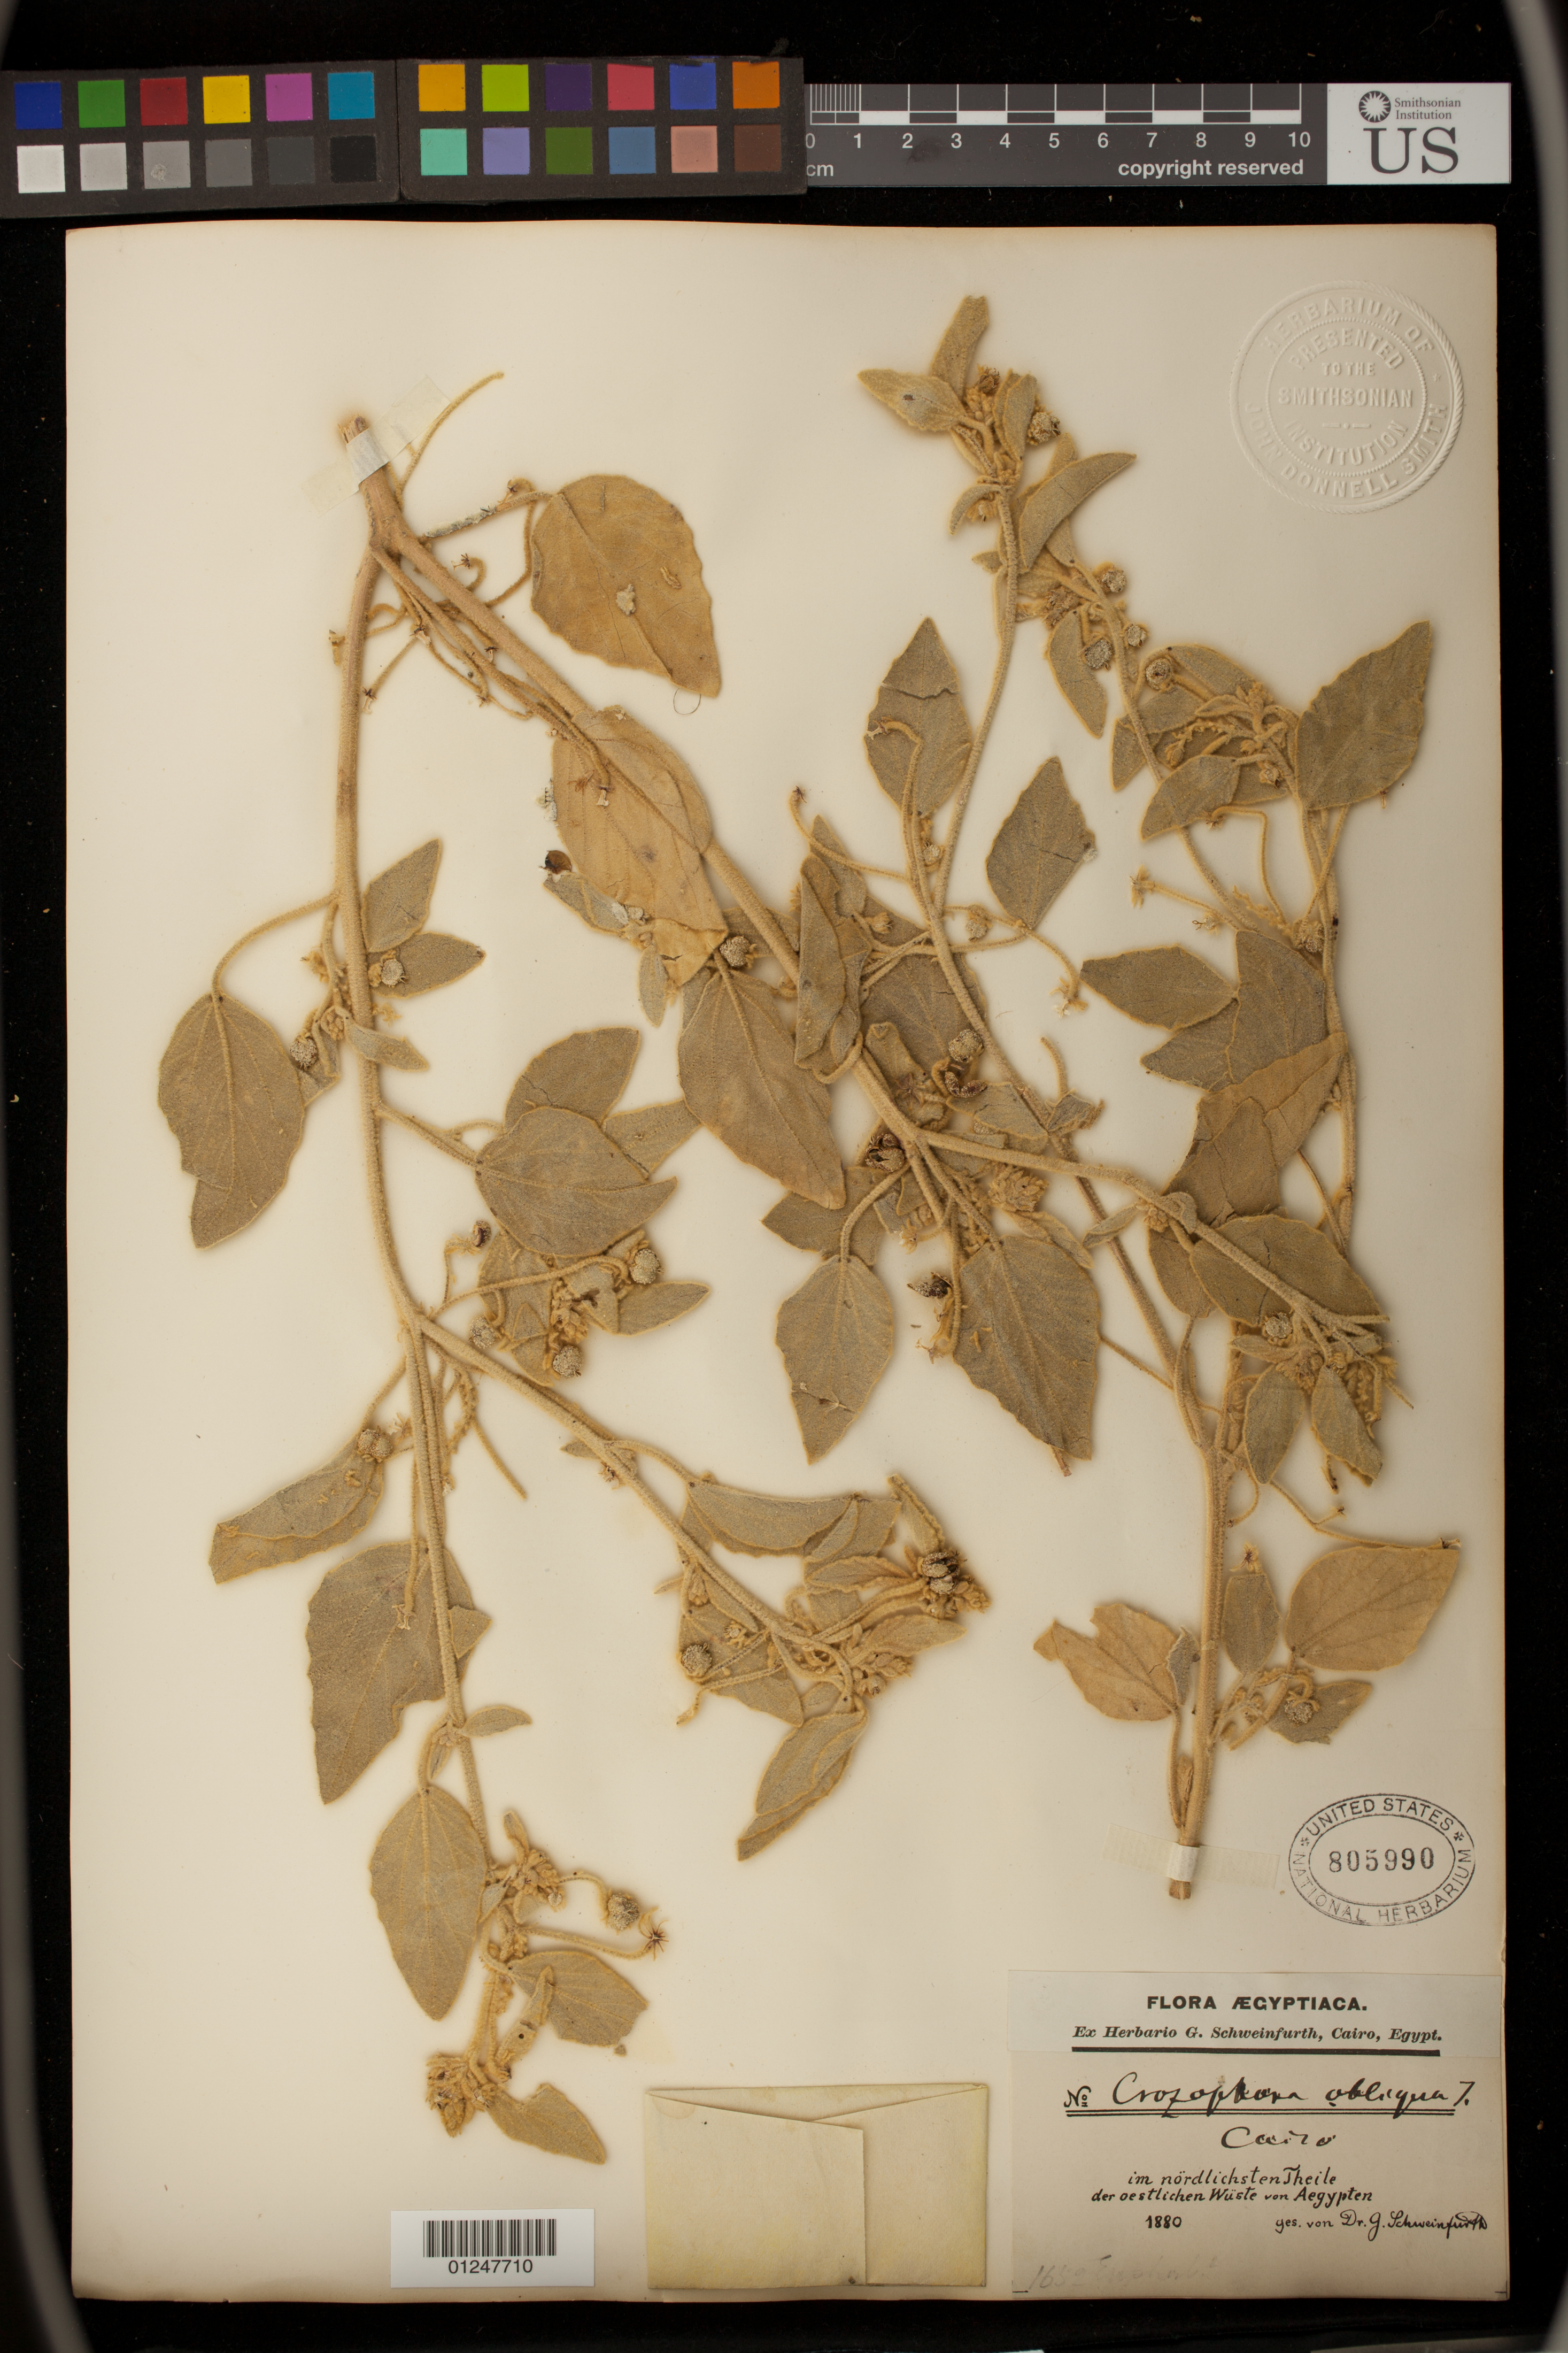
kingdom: Plantae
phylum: Tracheophyta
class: Magnoliopsida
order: Malpighiales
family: Euphorbiaceae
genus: Chrozophora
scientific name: Chrozophora obliqua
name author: Schweinf.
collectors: G. A. Schweinfurth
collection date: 1880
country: Egypt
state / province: Al Qahirah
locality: Cairo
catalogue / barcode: US 805990